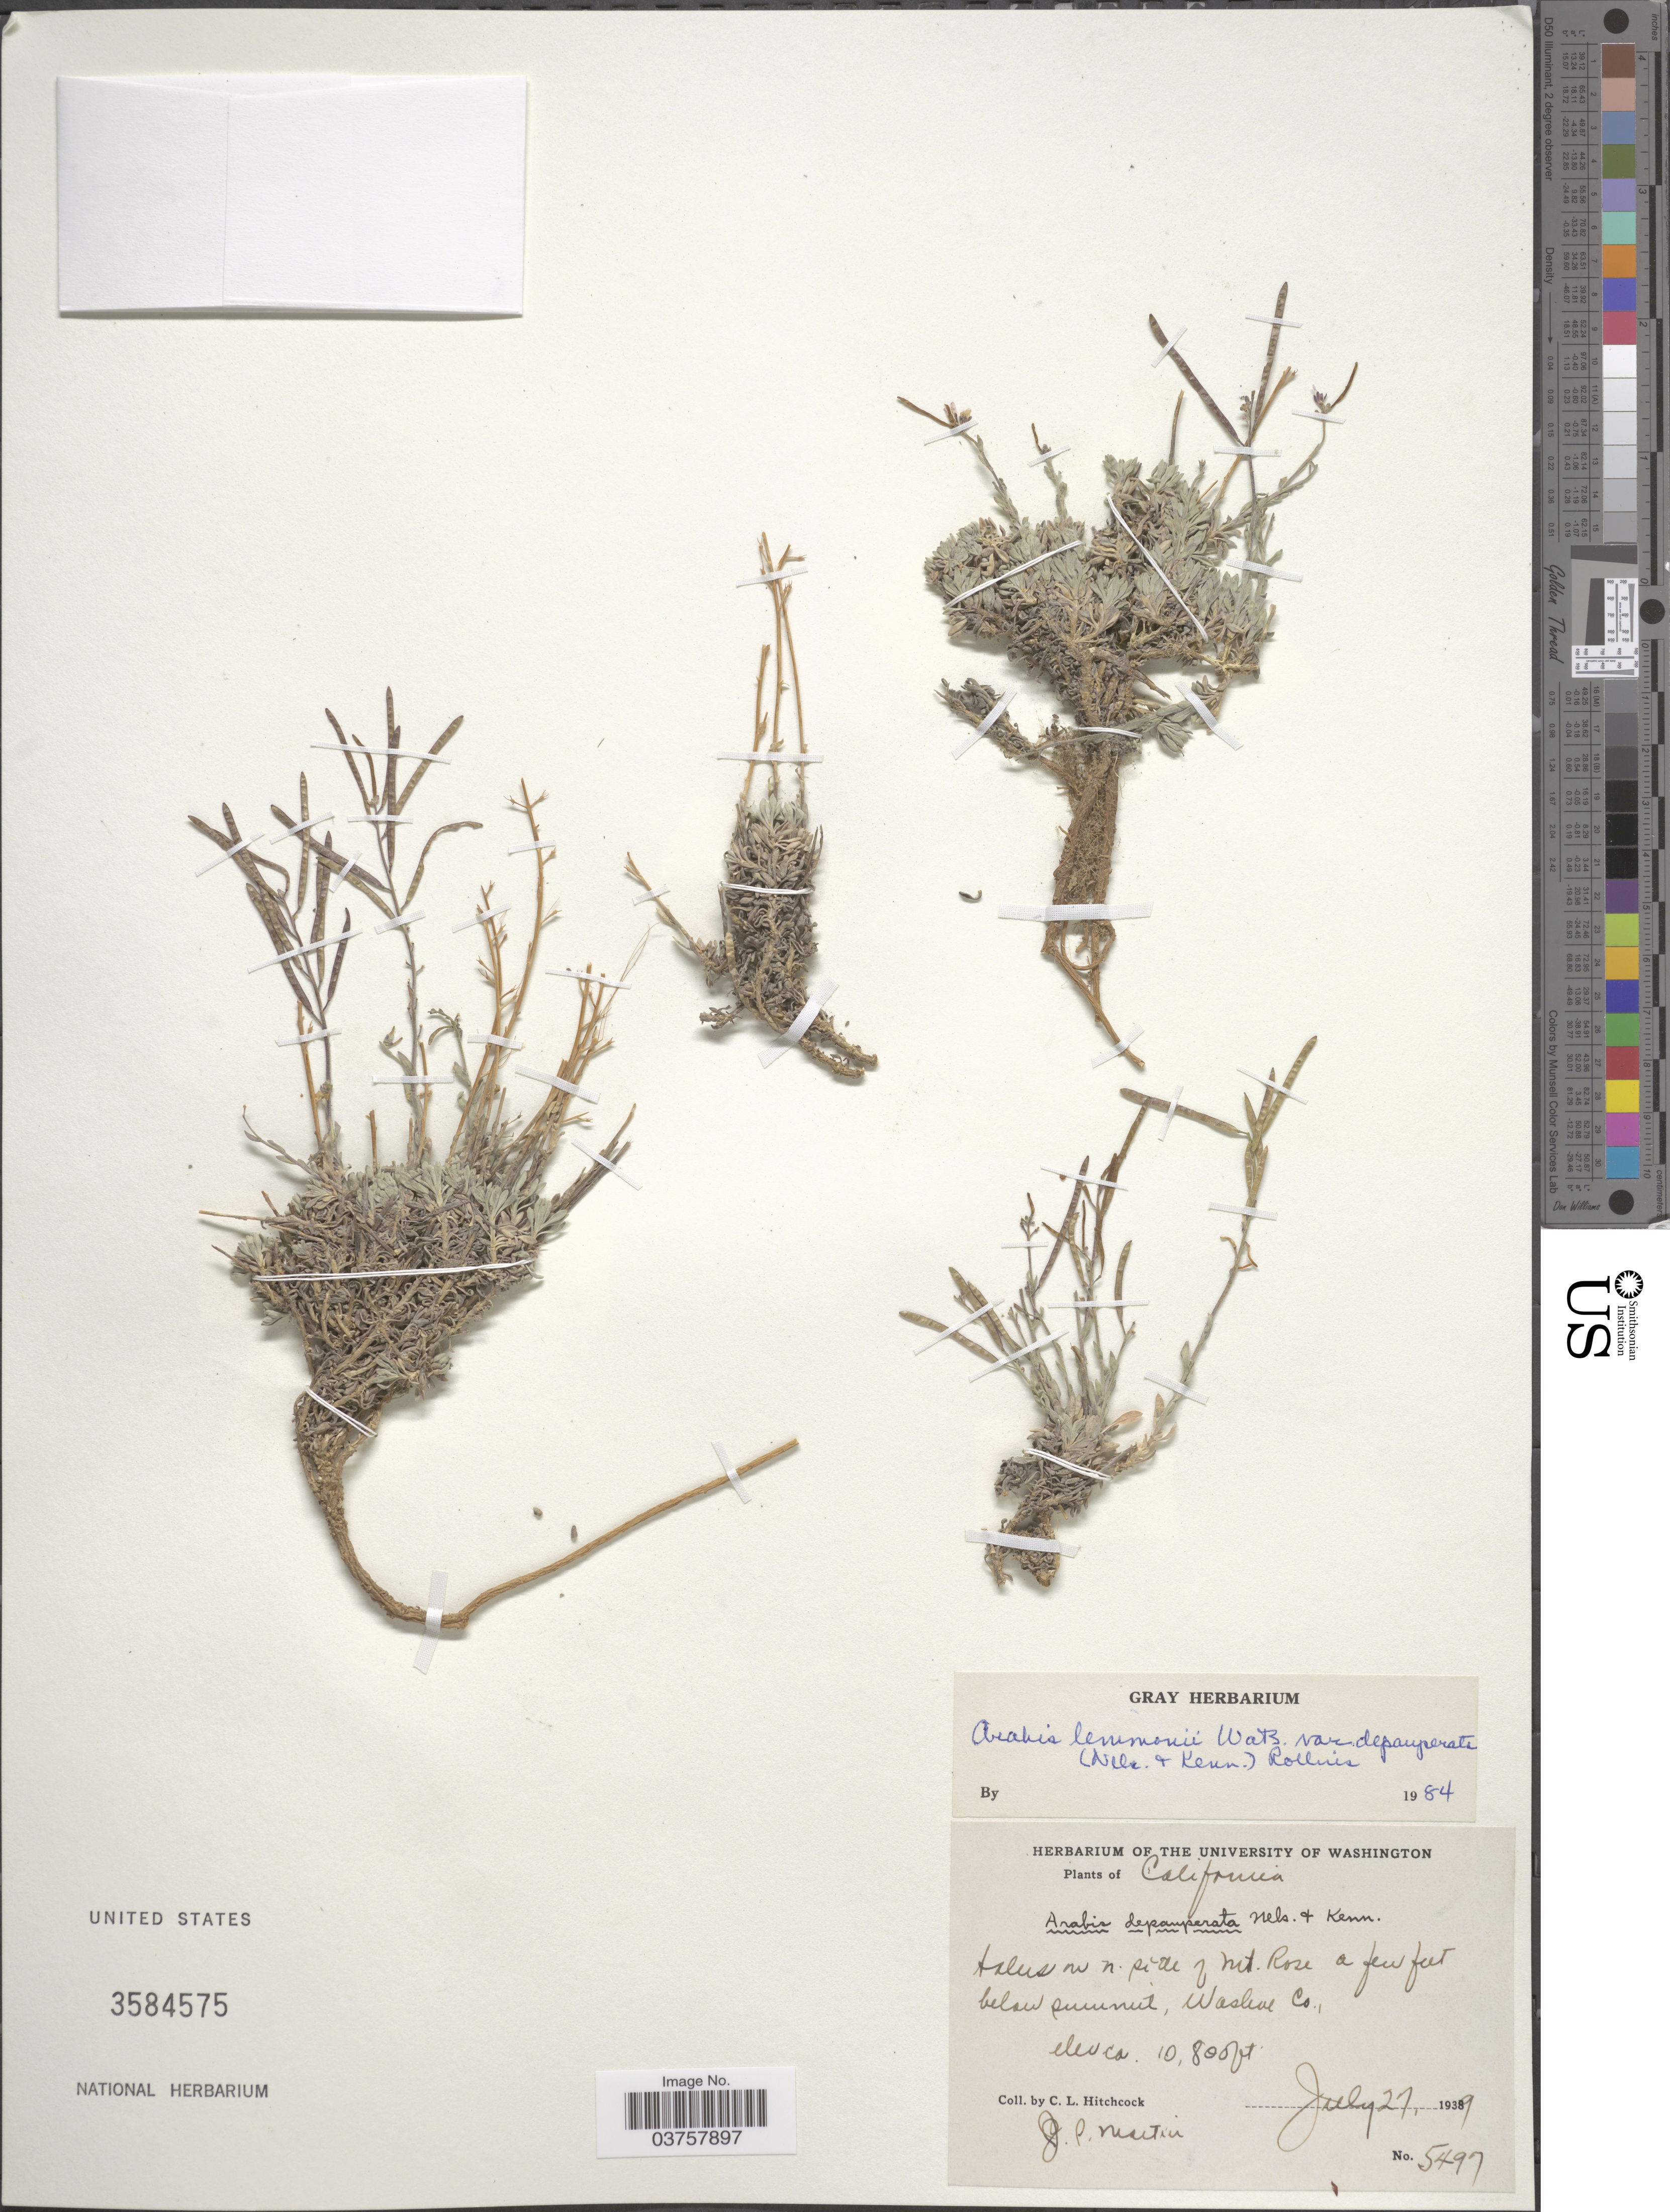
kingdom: Plantae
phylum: Tracheophyta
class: Magnoliopsida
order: Brassicales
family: Brassicaceae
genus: Arabis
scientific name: Arabis lemmonii var. depauperata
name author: (A. Nelson & P.B. Kenn.) Rollins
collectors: C. L. Hitchcock & J. P. Martin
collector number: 5497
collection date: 1939-07-27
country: United States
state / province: California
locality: Talus w.n. side of Mt. Rose a few feet below summit, Washoe Co.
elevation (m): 3292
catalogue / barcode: US 3584575